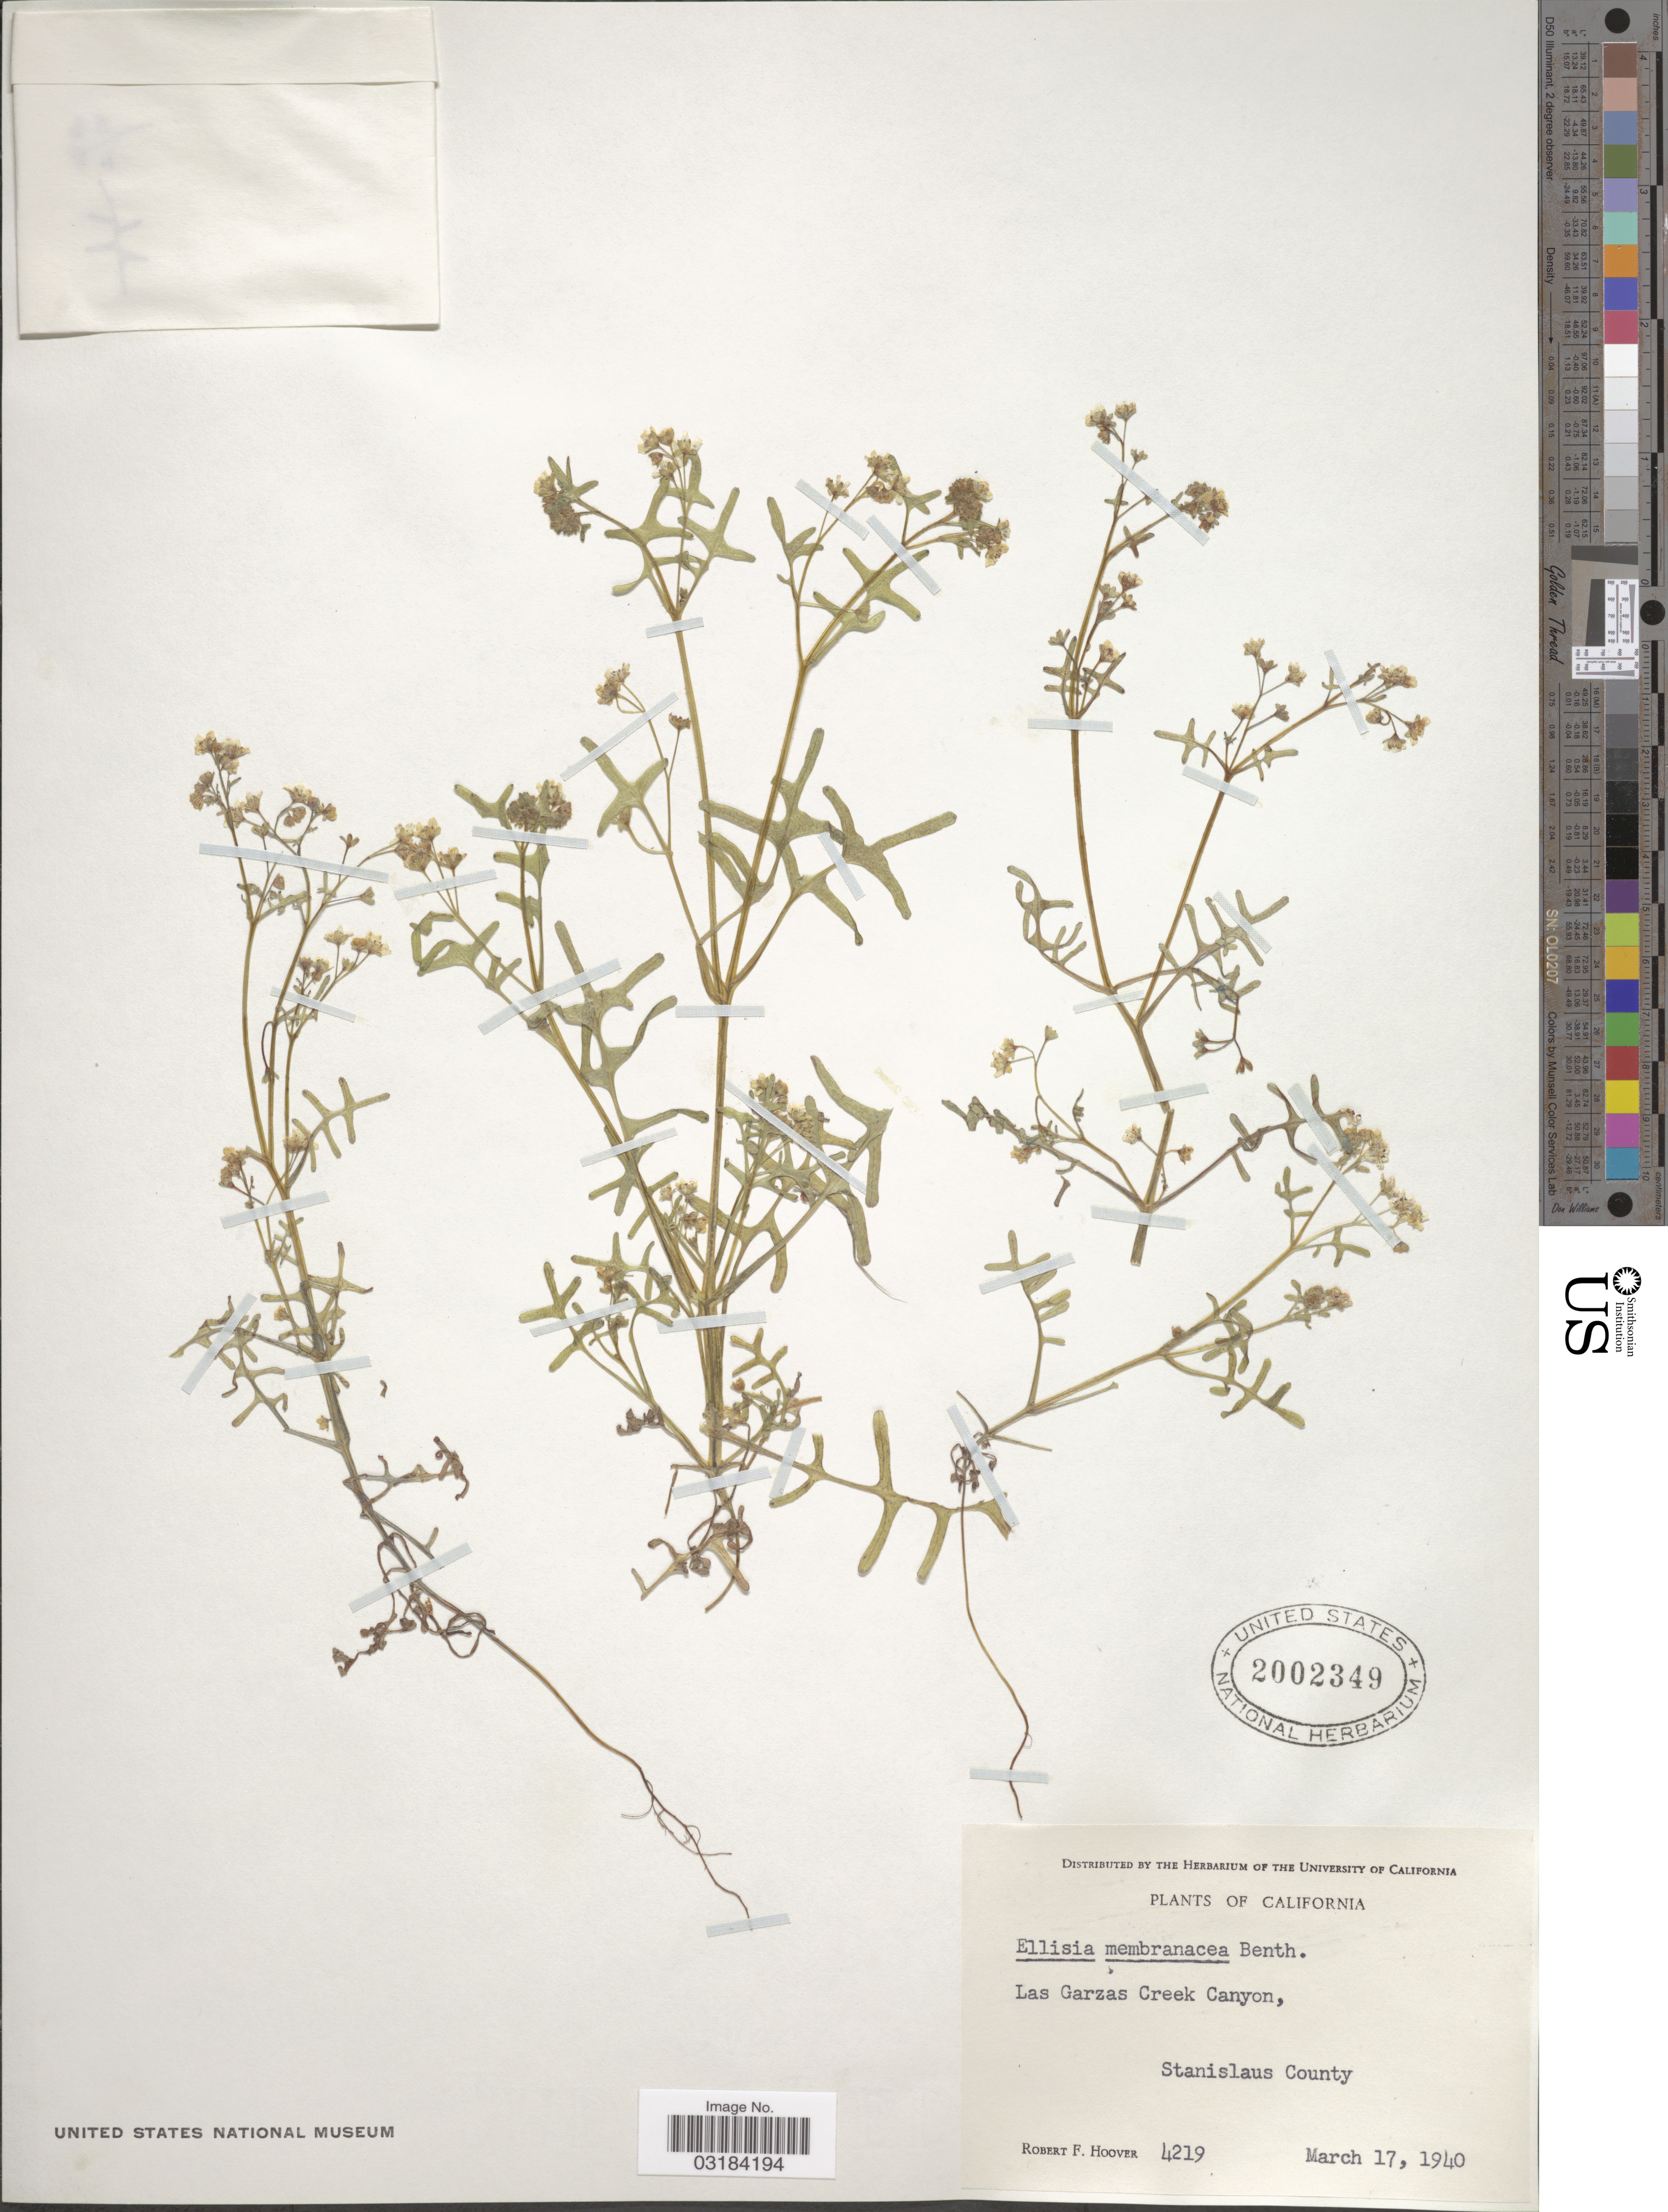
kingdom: Plantae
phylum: Tracheophyta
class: Magnoliopsida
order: Boraginales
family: Hydrophyllaceae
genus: Pholistoma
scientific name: Pholistoma membranaceum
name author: (Benth.) Constance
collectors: R. F. Hoover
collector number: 4219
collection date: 1940-03-17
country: United States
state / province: California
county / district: Stanislaus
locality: Las Garzas Creek Canyon, Stanislaus County.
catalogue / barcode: US 2002349